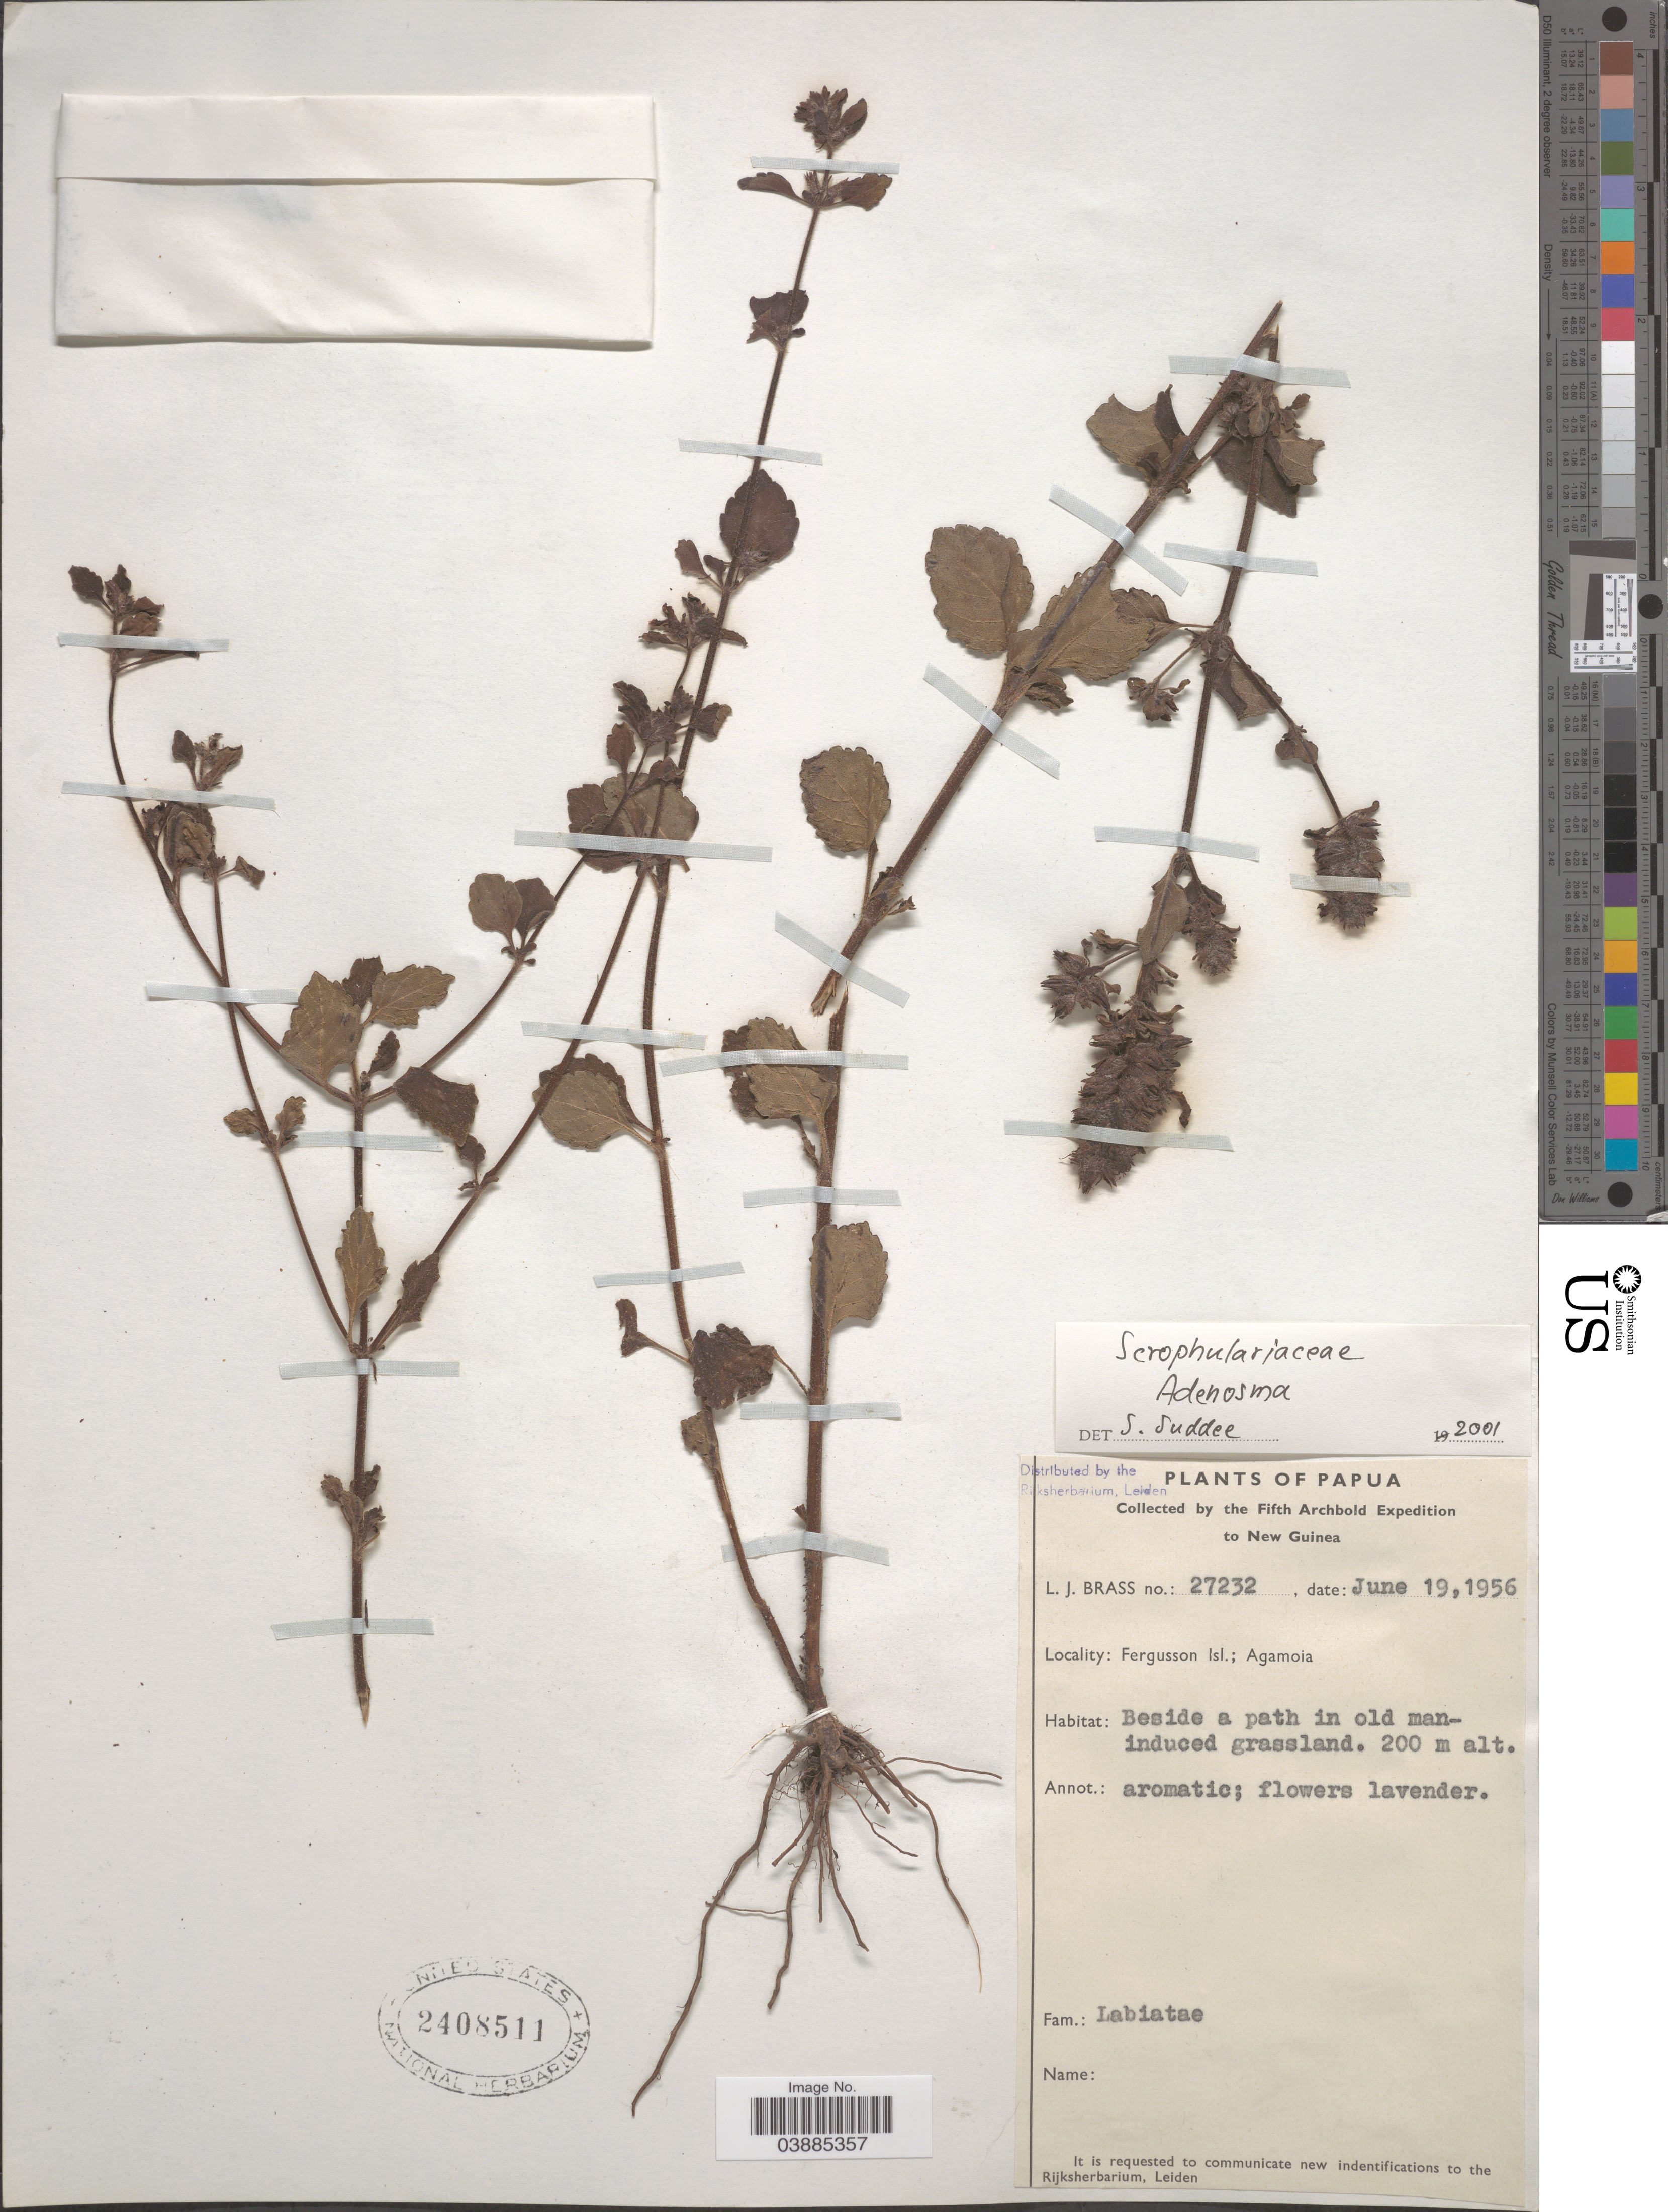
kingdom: Plantae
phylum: Tracheophyta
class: Magnoliopsida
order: Lamiales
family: Plantaginaceae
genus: Adenosma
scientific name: Adenosma sp.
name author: R. Br.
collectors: L. J. Brass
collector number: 27232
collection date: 1956-06-19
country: Papua New Guinea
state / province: Milne Bay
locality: Papua. New Guinea. Fergusson Isl., Agamoia. Beside a path in old maninduced grassland.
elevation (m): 200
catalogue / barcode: US 2408511